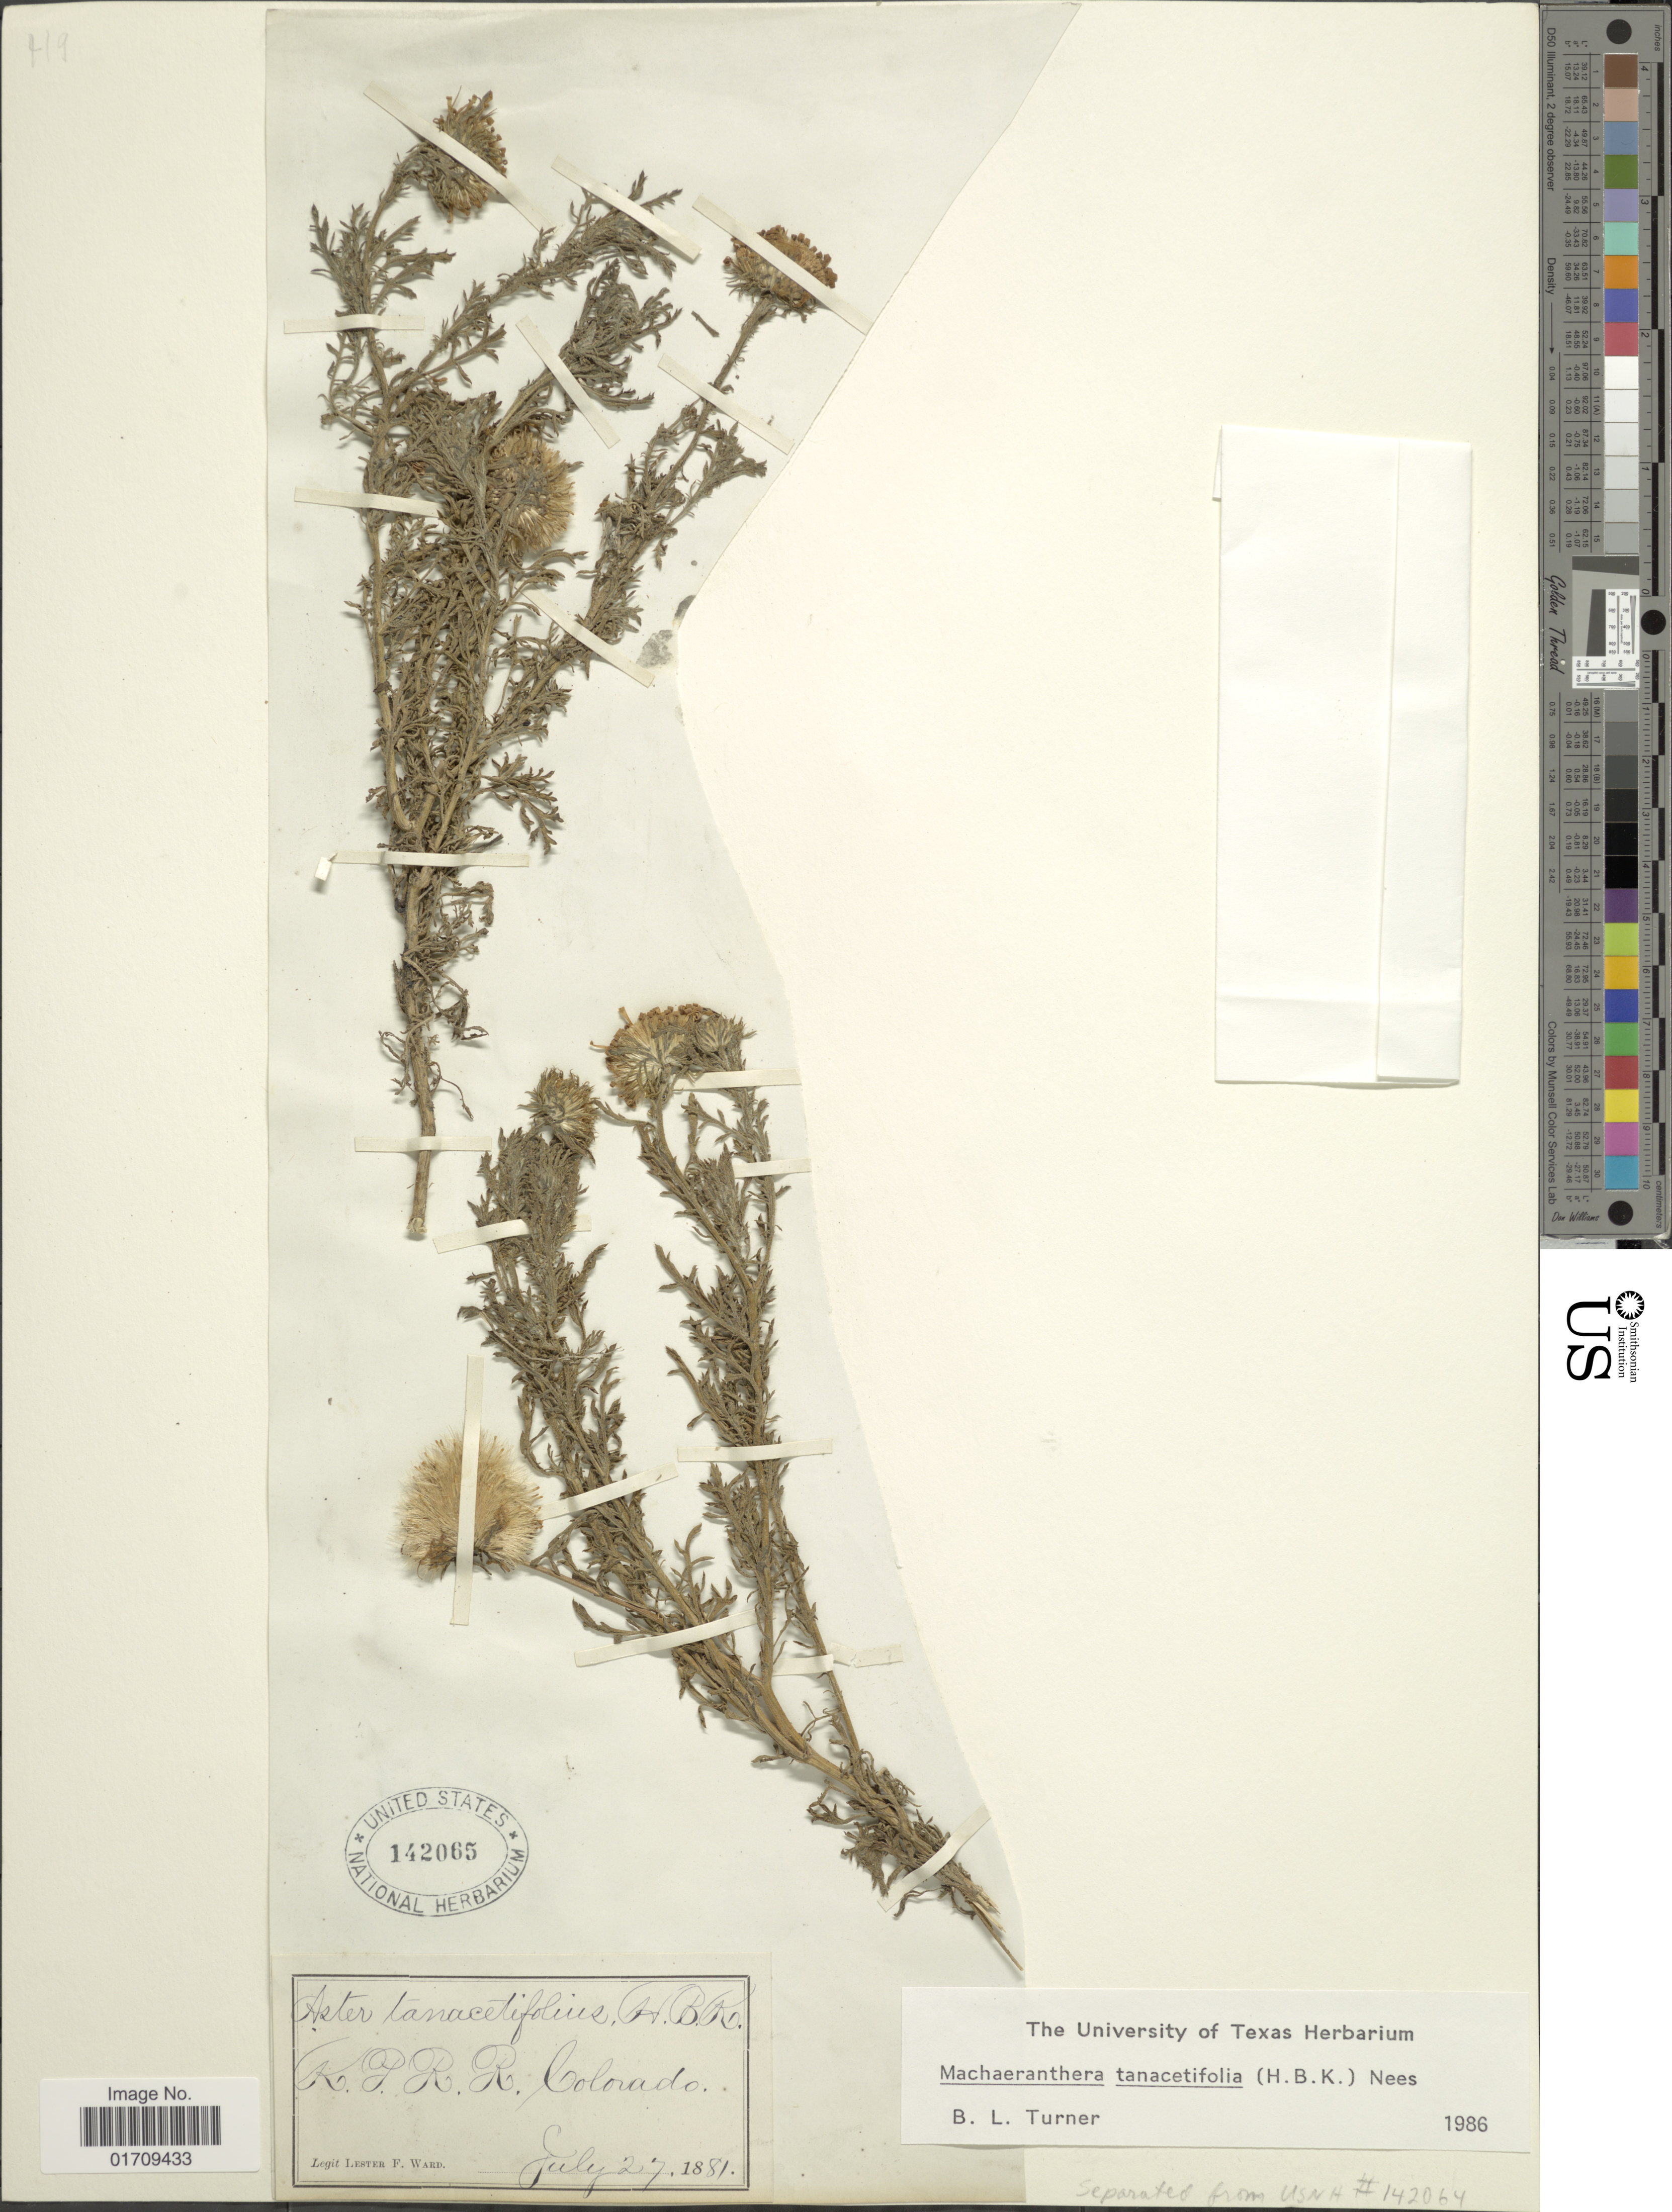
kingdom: Plantae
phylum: Tracheophyta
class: Magnoliopsida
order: Asterales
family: Asteraceae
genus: Machaeranthera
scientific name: Machaeranthera tanacetifolia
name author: (Kunth) Nees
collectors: L. F. Ward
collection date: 1881-07-27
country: United States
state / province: Colorado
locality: K. P. R. R. Colorado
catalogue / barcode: US 142065